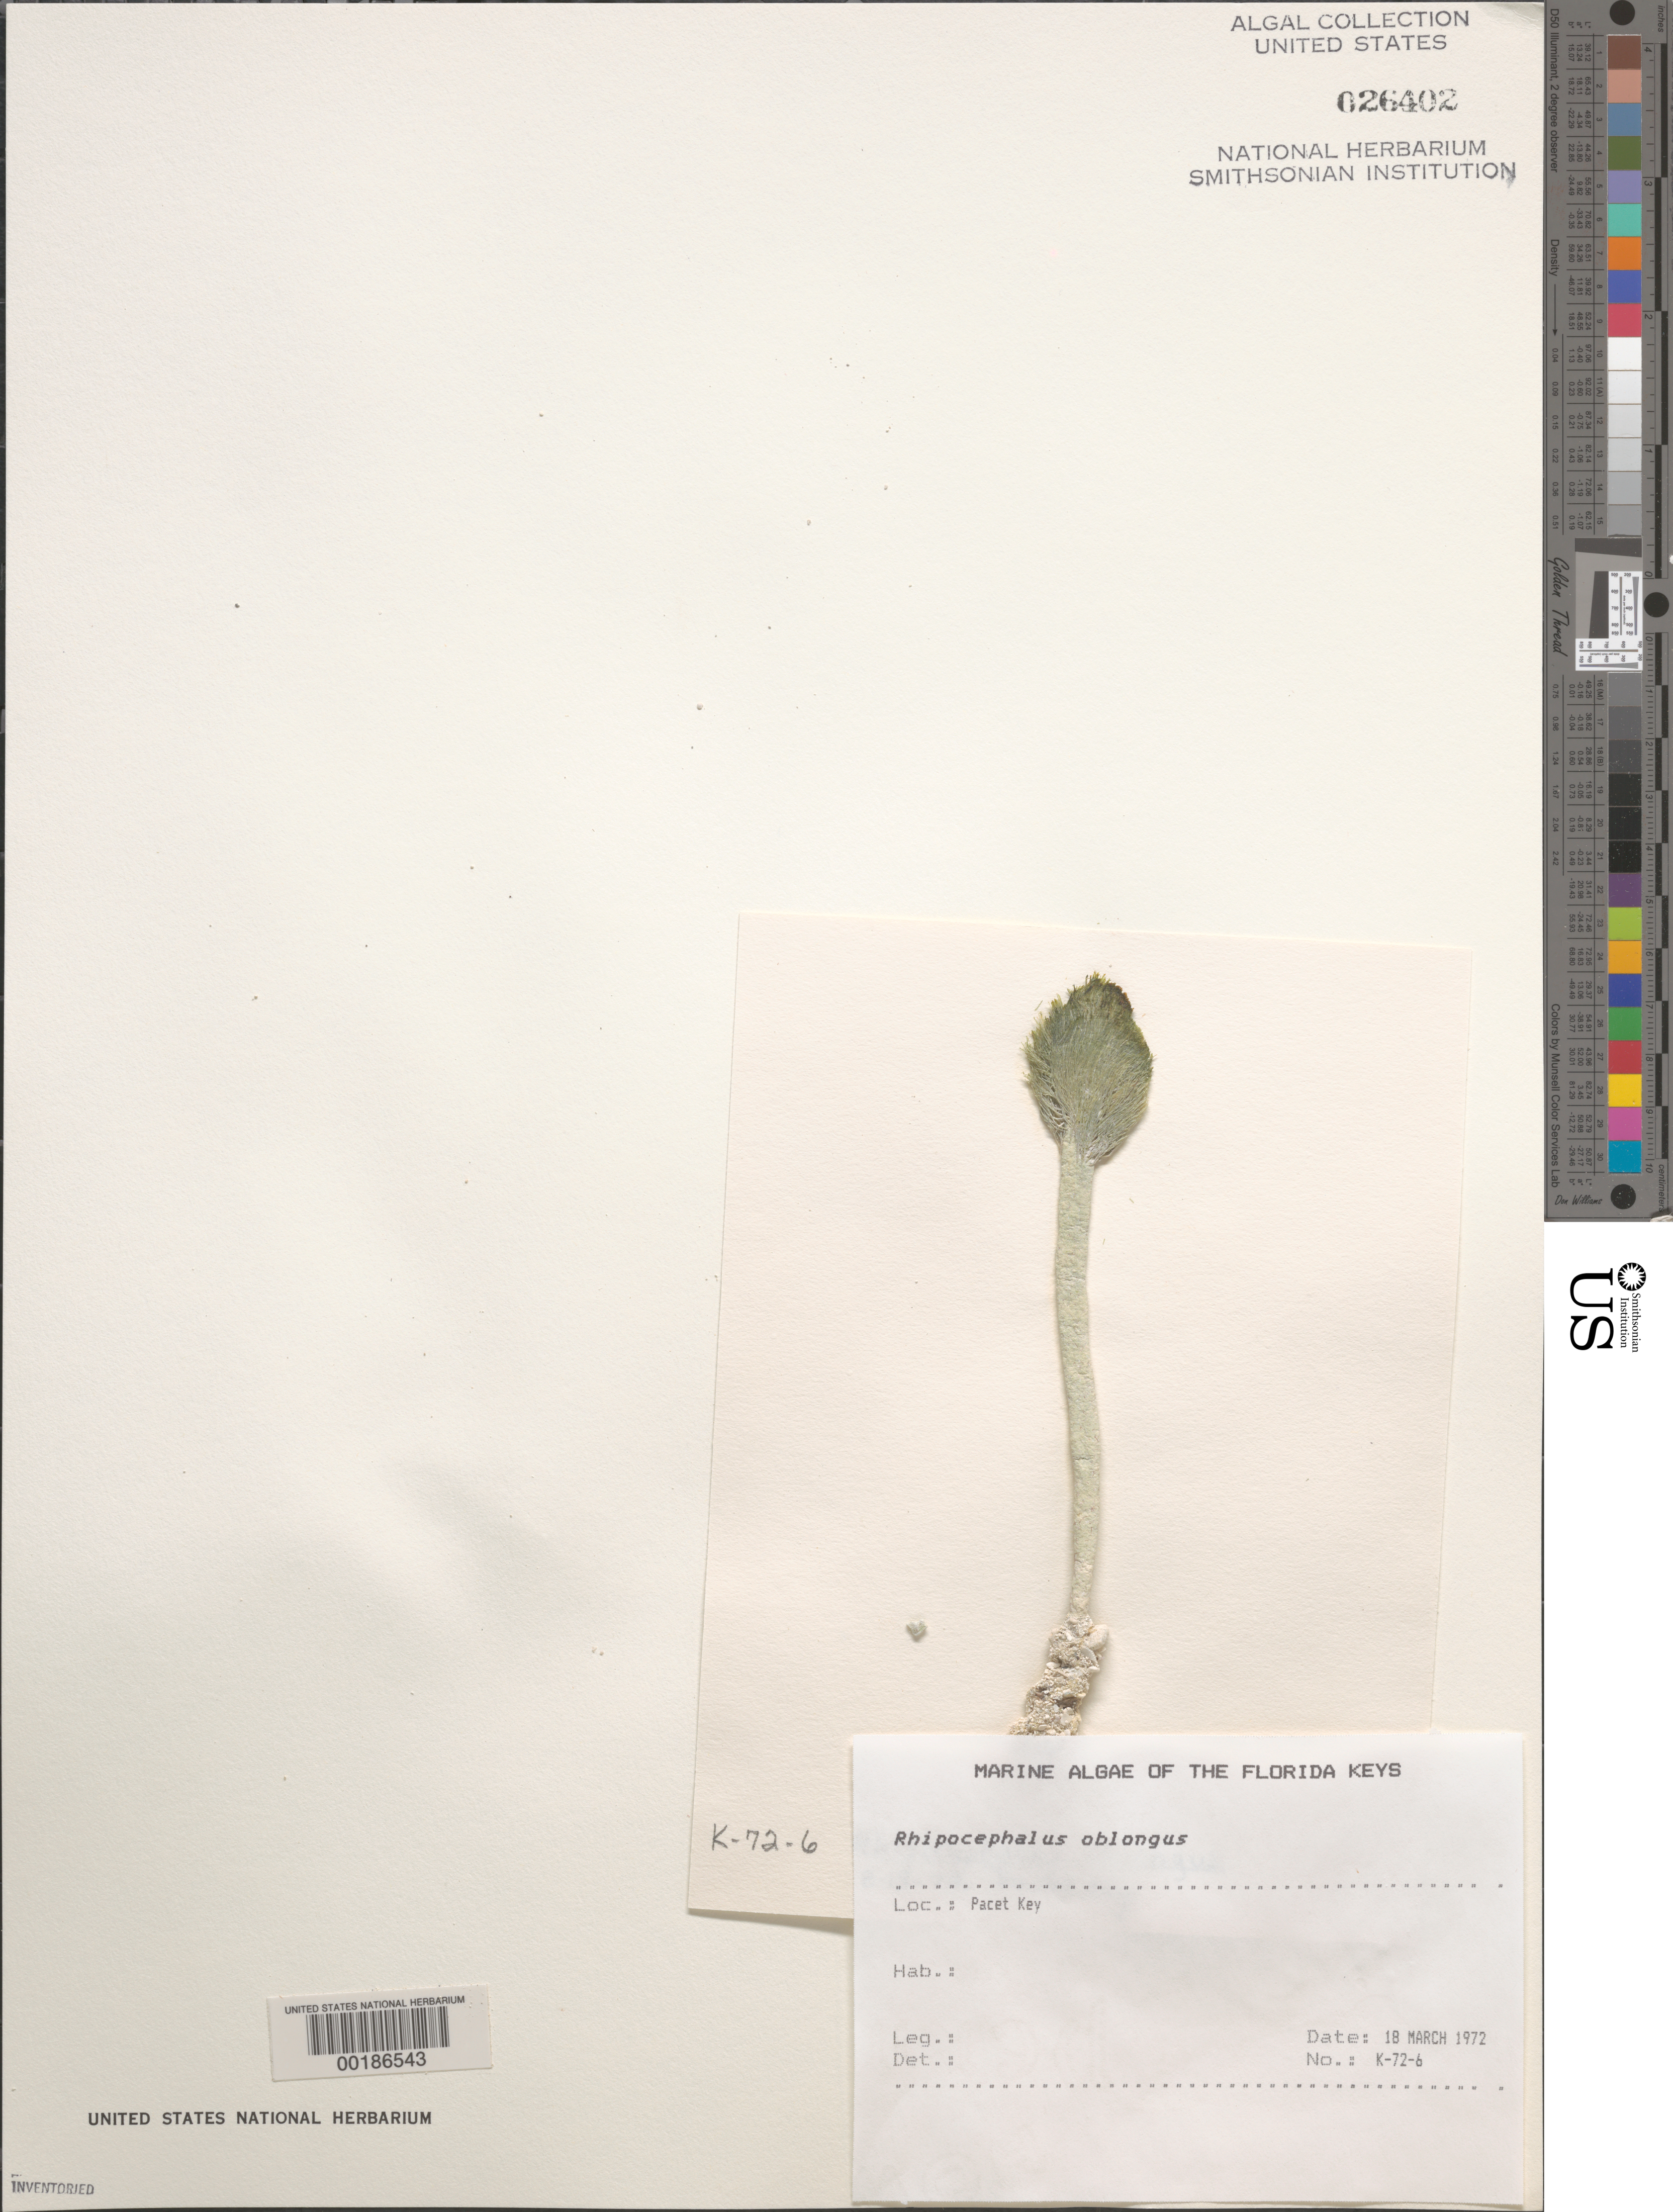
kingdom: Plantae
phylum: Chlorophyta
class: Ulvophyceae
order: Bryopsidales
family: Udoteaceae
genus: Rhipocephalus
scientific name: Rhipocephalus oblongus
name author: (Decne.) Kütz.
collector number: K-72-6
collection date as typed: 18 Mar 1972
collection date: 1972-03-18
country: United States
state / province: Florida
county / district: Monroe County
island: Pacet Key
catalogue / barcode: US 26402